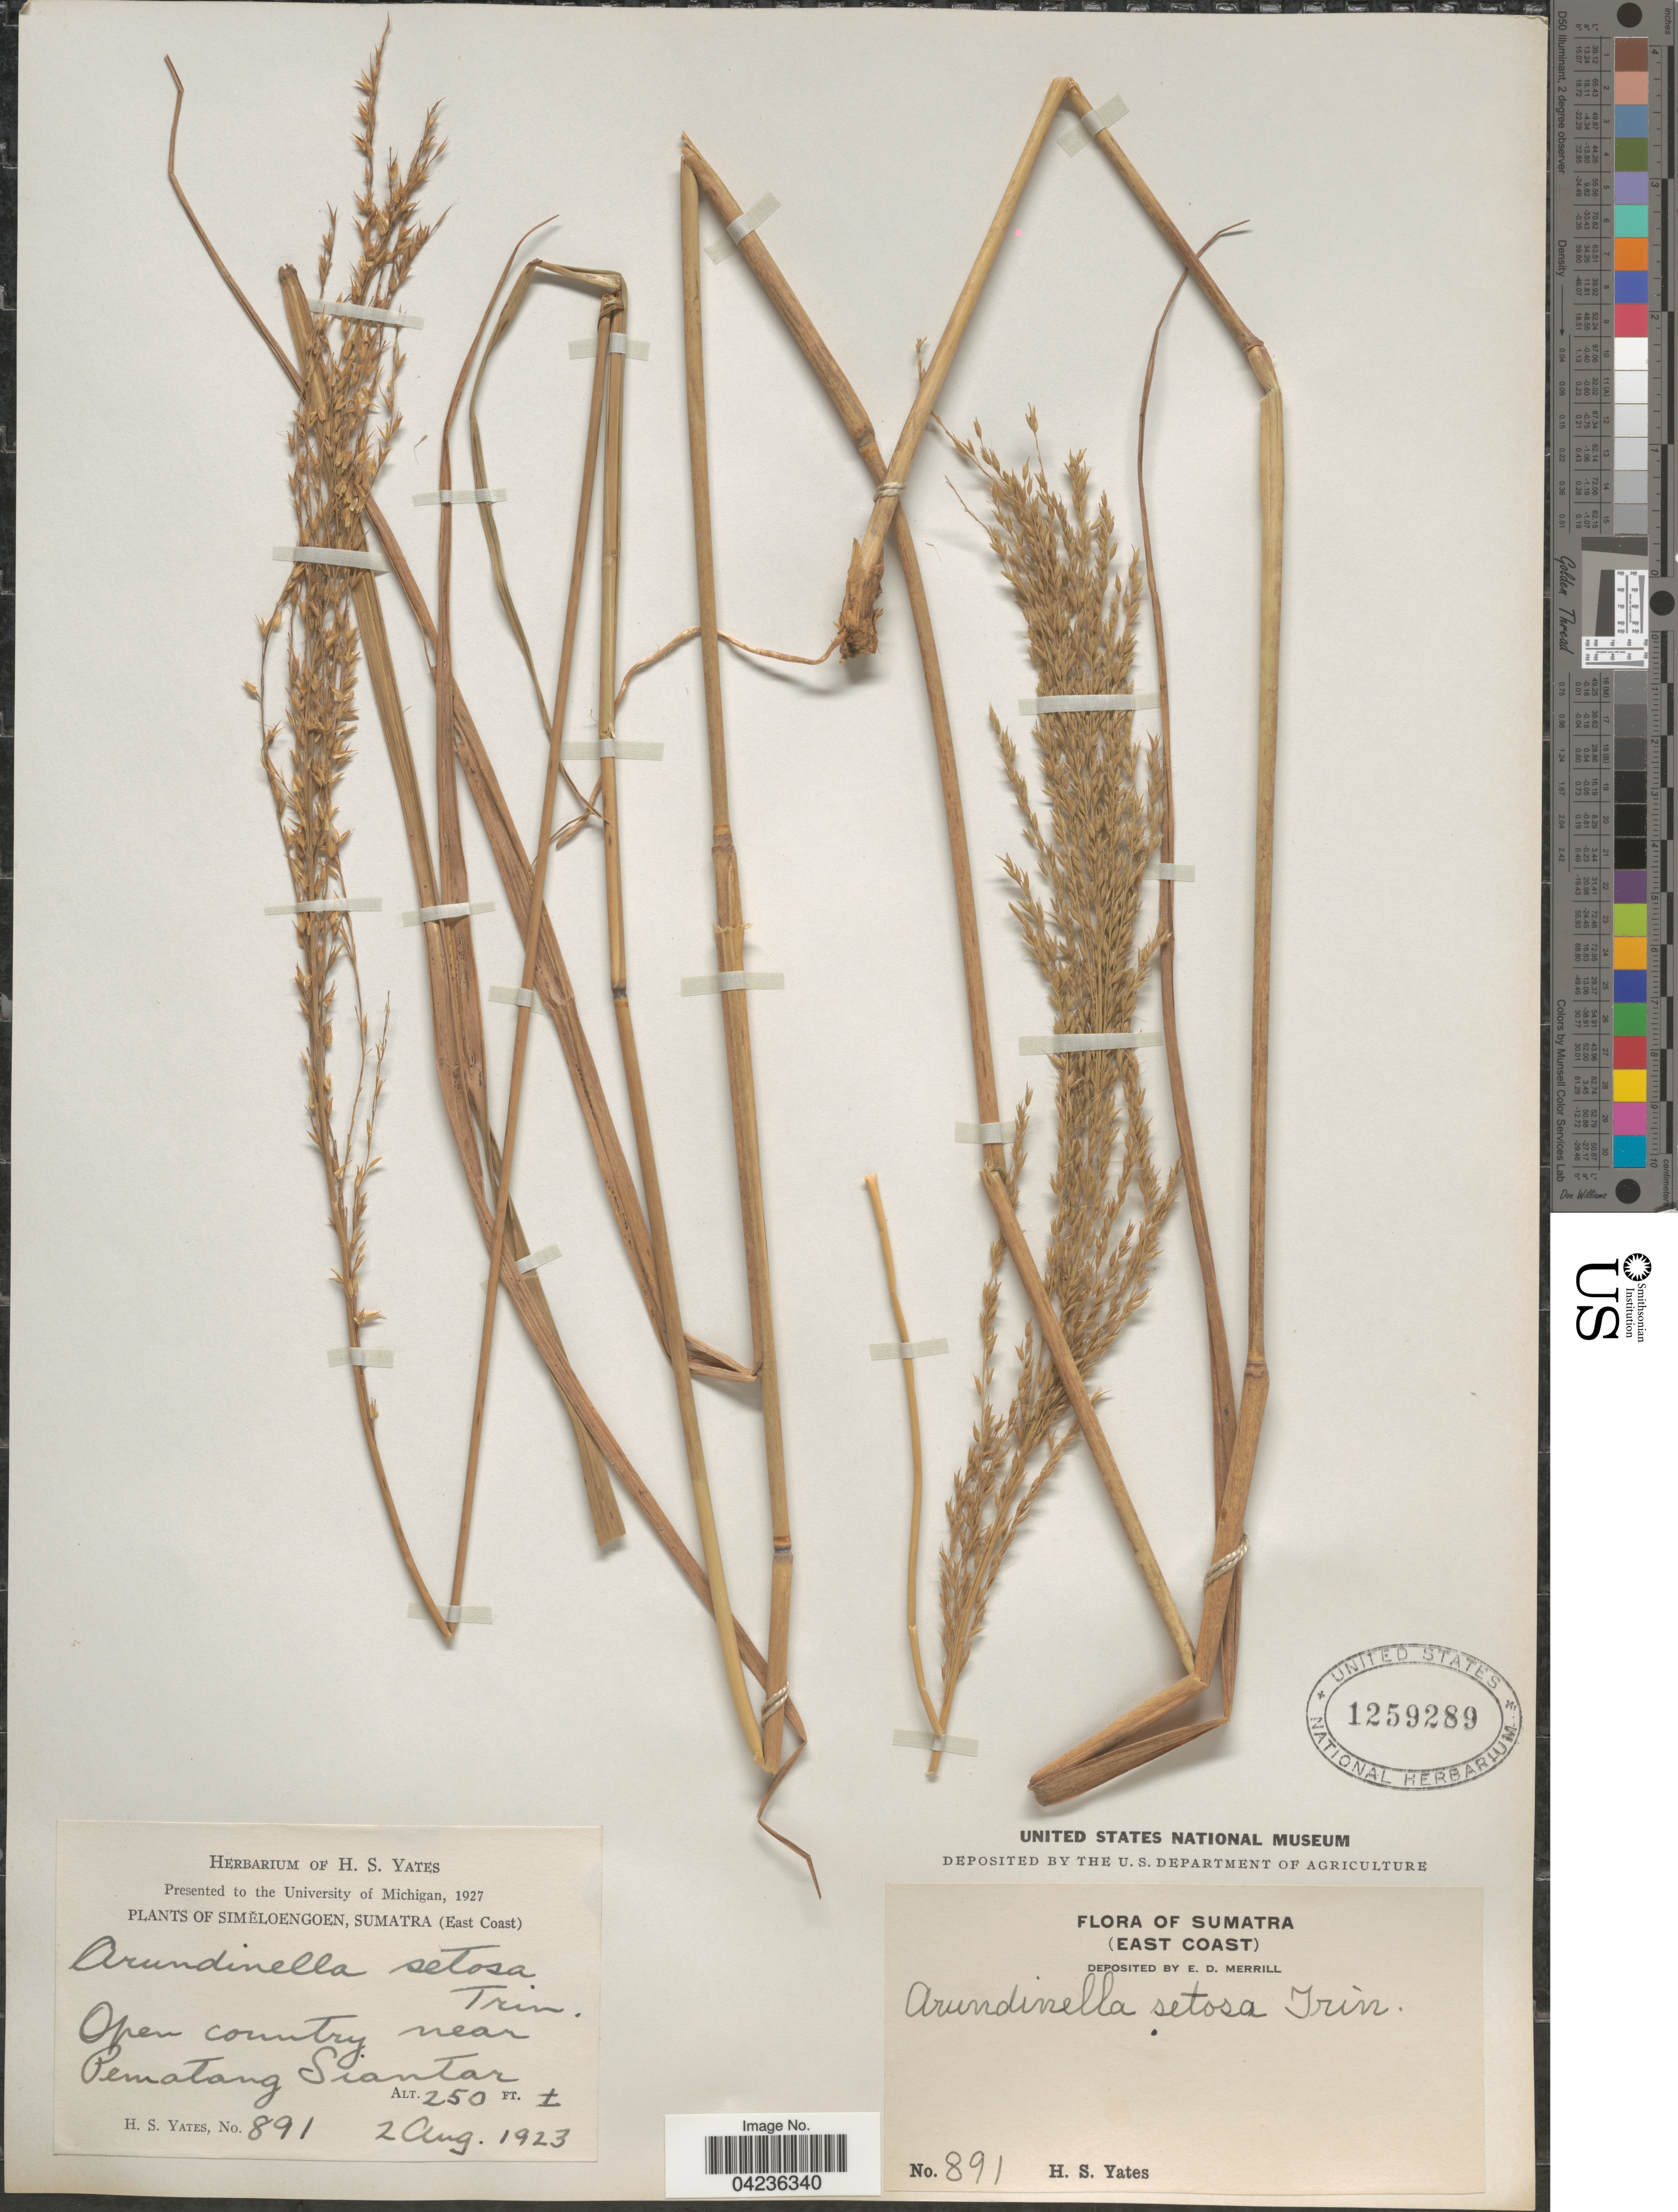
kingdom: Plantae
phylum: Tracheophyta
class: Liliopsida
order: Poales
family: Poaceae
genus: Arundinella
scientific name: Arundinella setosa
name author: Trin.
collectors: H. S. Yates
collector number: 891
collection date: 1923-08-02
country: Indonesia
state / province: Sumatra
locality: Simĕloengoen, (East Coast). Open country near Pematang Siantar.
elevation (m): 76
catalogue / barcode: US 1259289